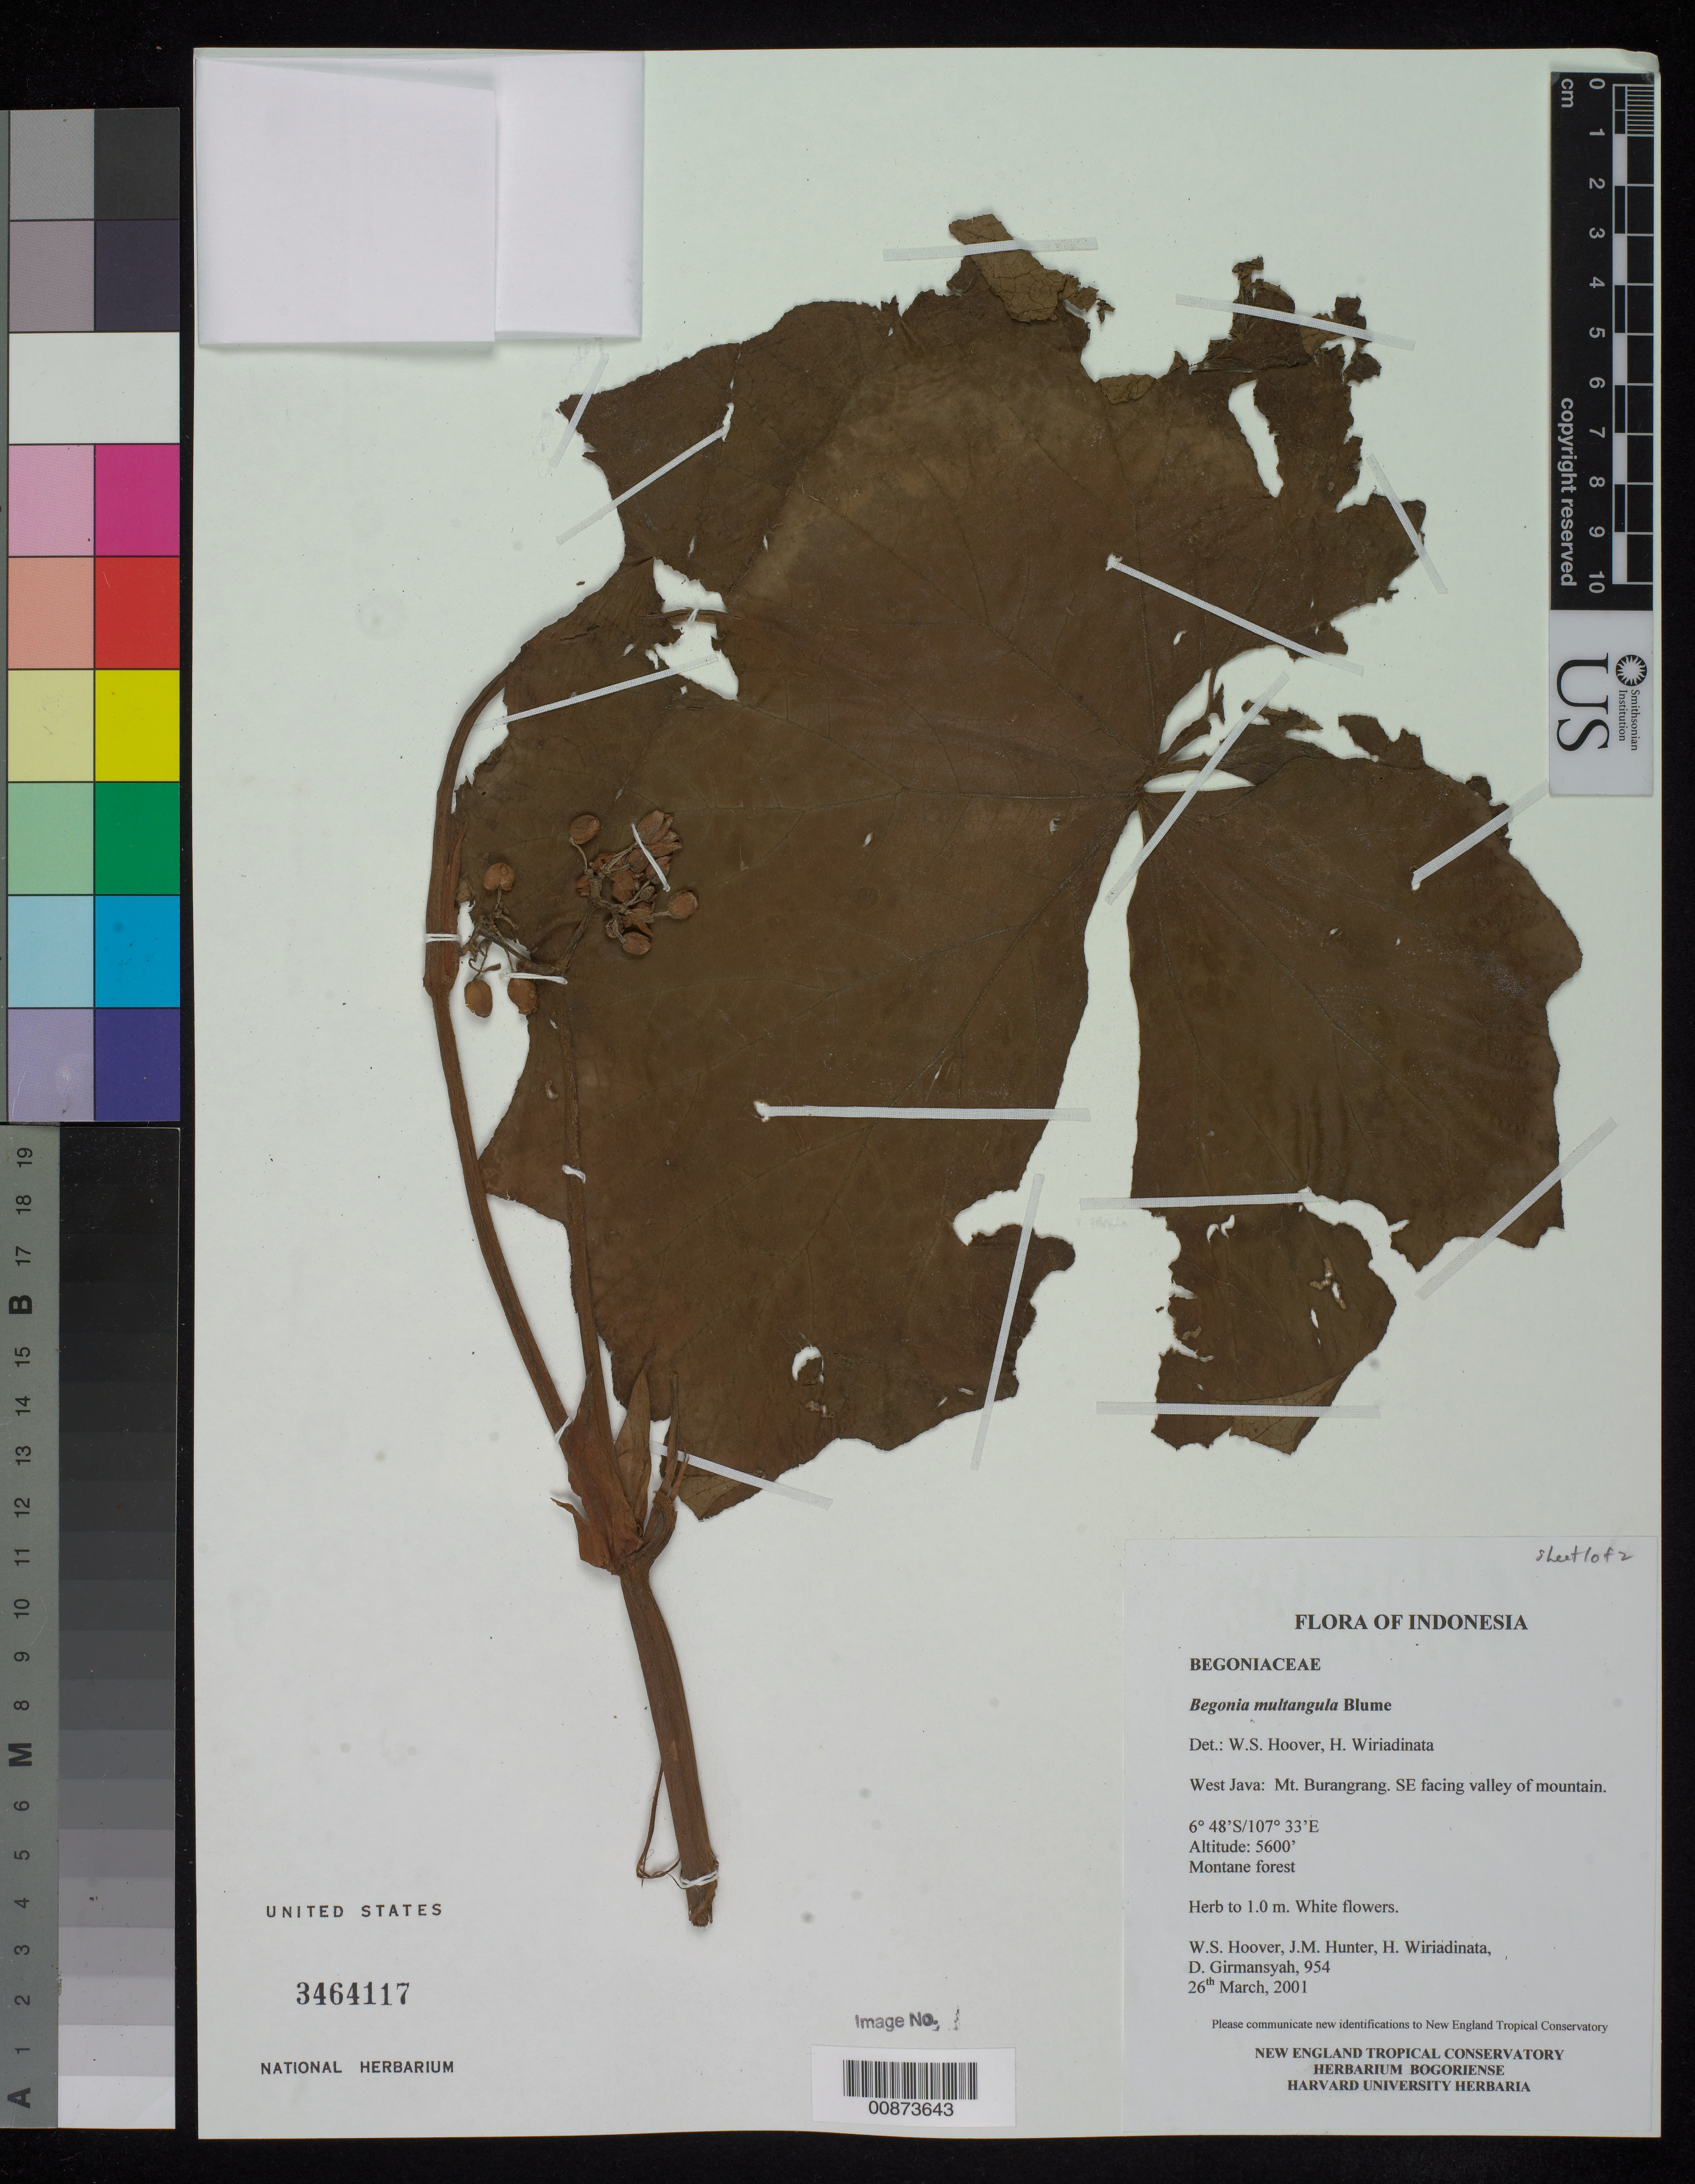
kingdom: Plantae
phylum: Tracheophyta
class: Magnoliopsida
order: Cucurbitales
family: Begoniaceae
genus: Begonia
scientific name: Begonia multangula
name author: Blume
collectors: W. S. Hoover, J. Hunter, H. Wiriadinata & D. Girmansyah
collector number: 954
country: Indonesia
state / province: Java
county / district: Jawa Barat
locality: Mt. Burangrang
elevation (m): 1707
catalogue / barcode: US 3464117